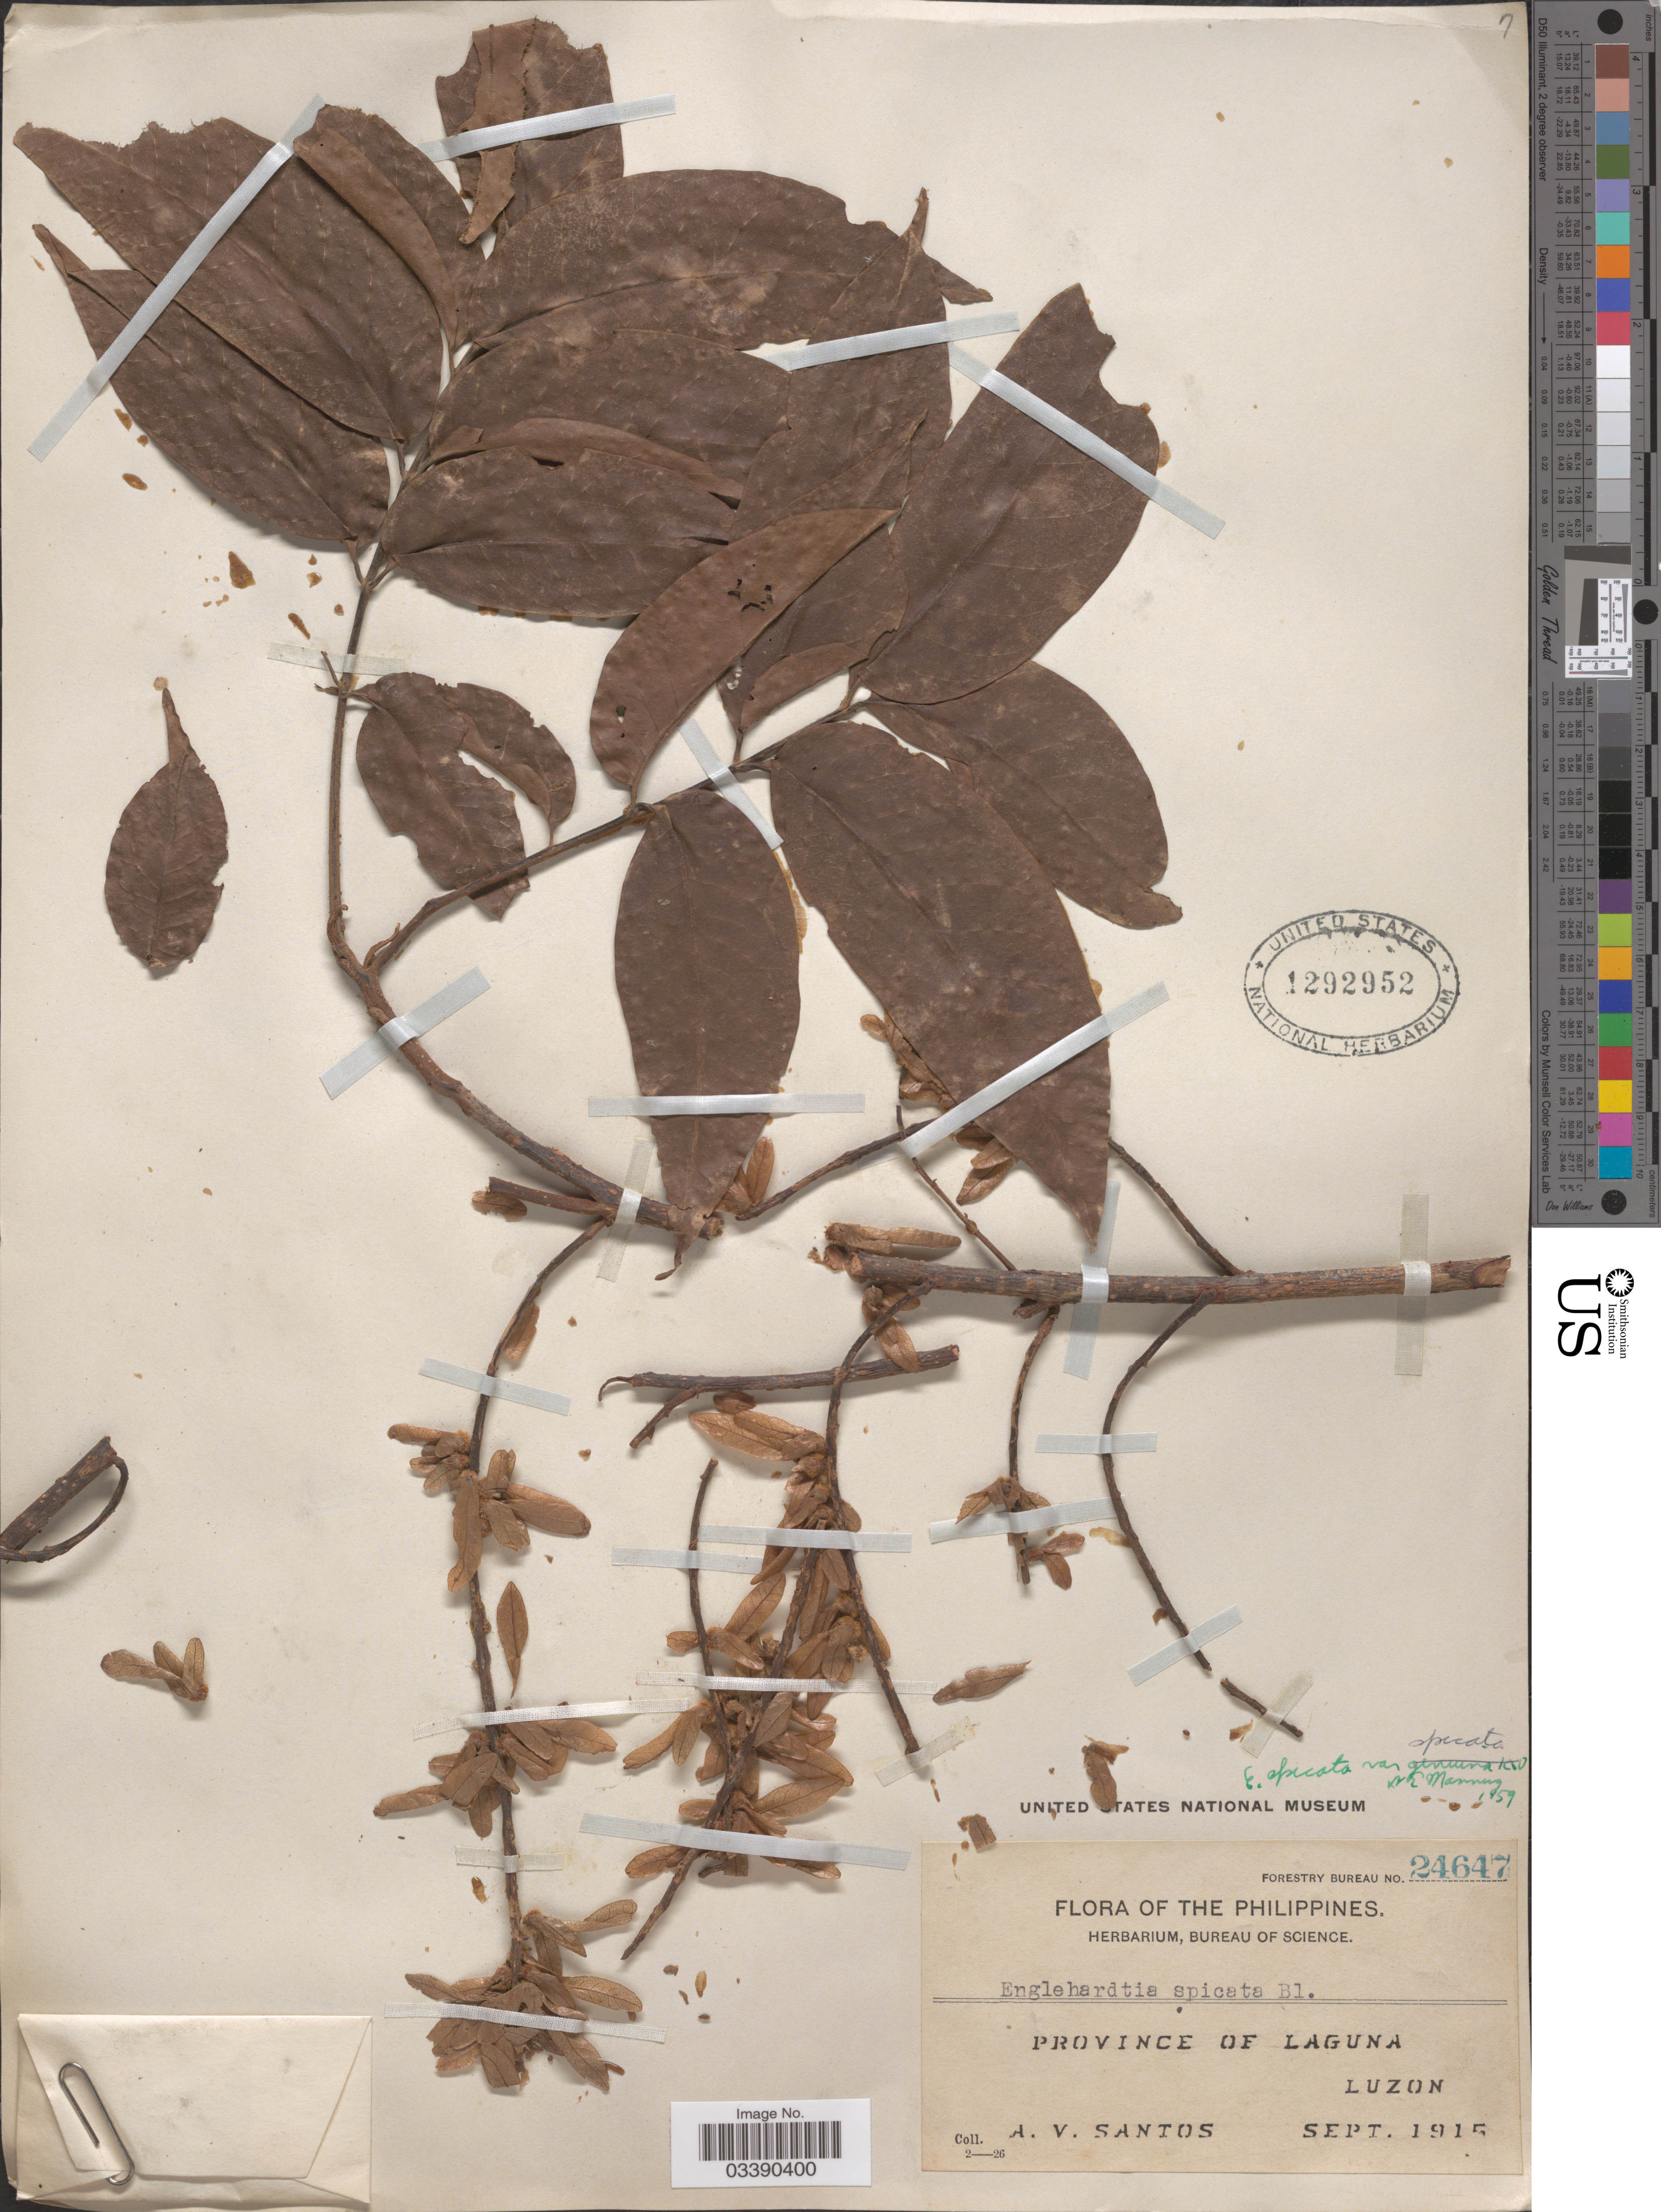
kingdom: Plantae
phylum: Tracheophyta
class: Magnoliopsida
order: Fagales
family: Juglandaceae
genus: Engelhardia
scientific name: Engelhardia spicata var. spicata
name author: Lesch. ex Blume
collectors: A. Santos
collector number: Forestry Bureau 24647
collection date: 1915-09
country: Philippines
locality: Province of Laguna. Luzon.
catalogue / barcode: US 1292952